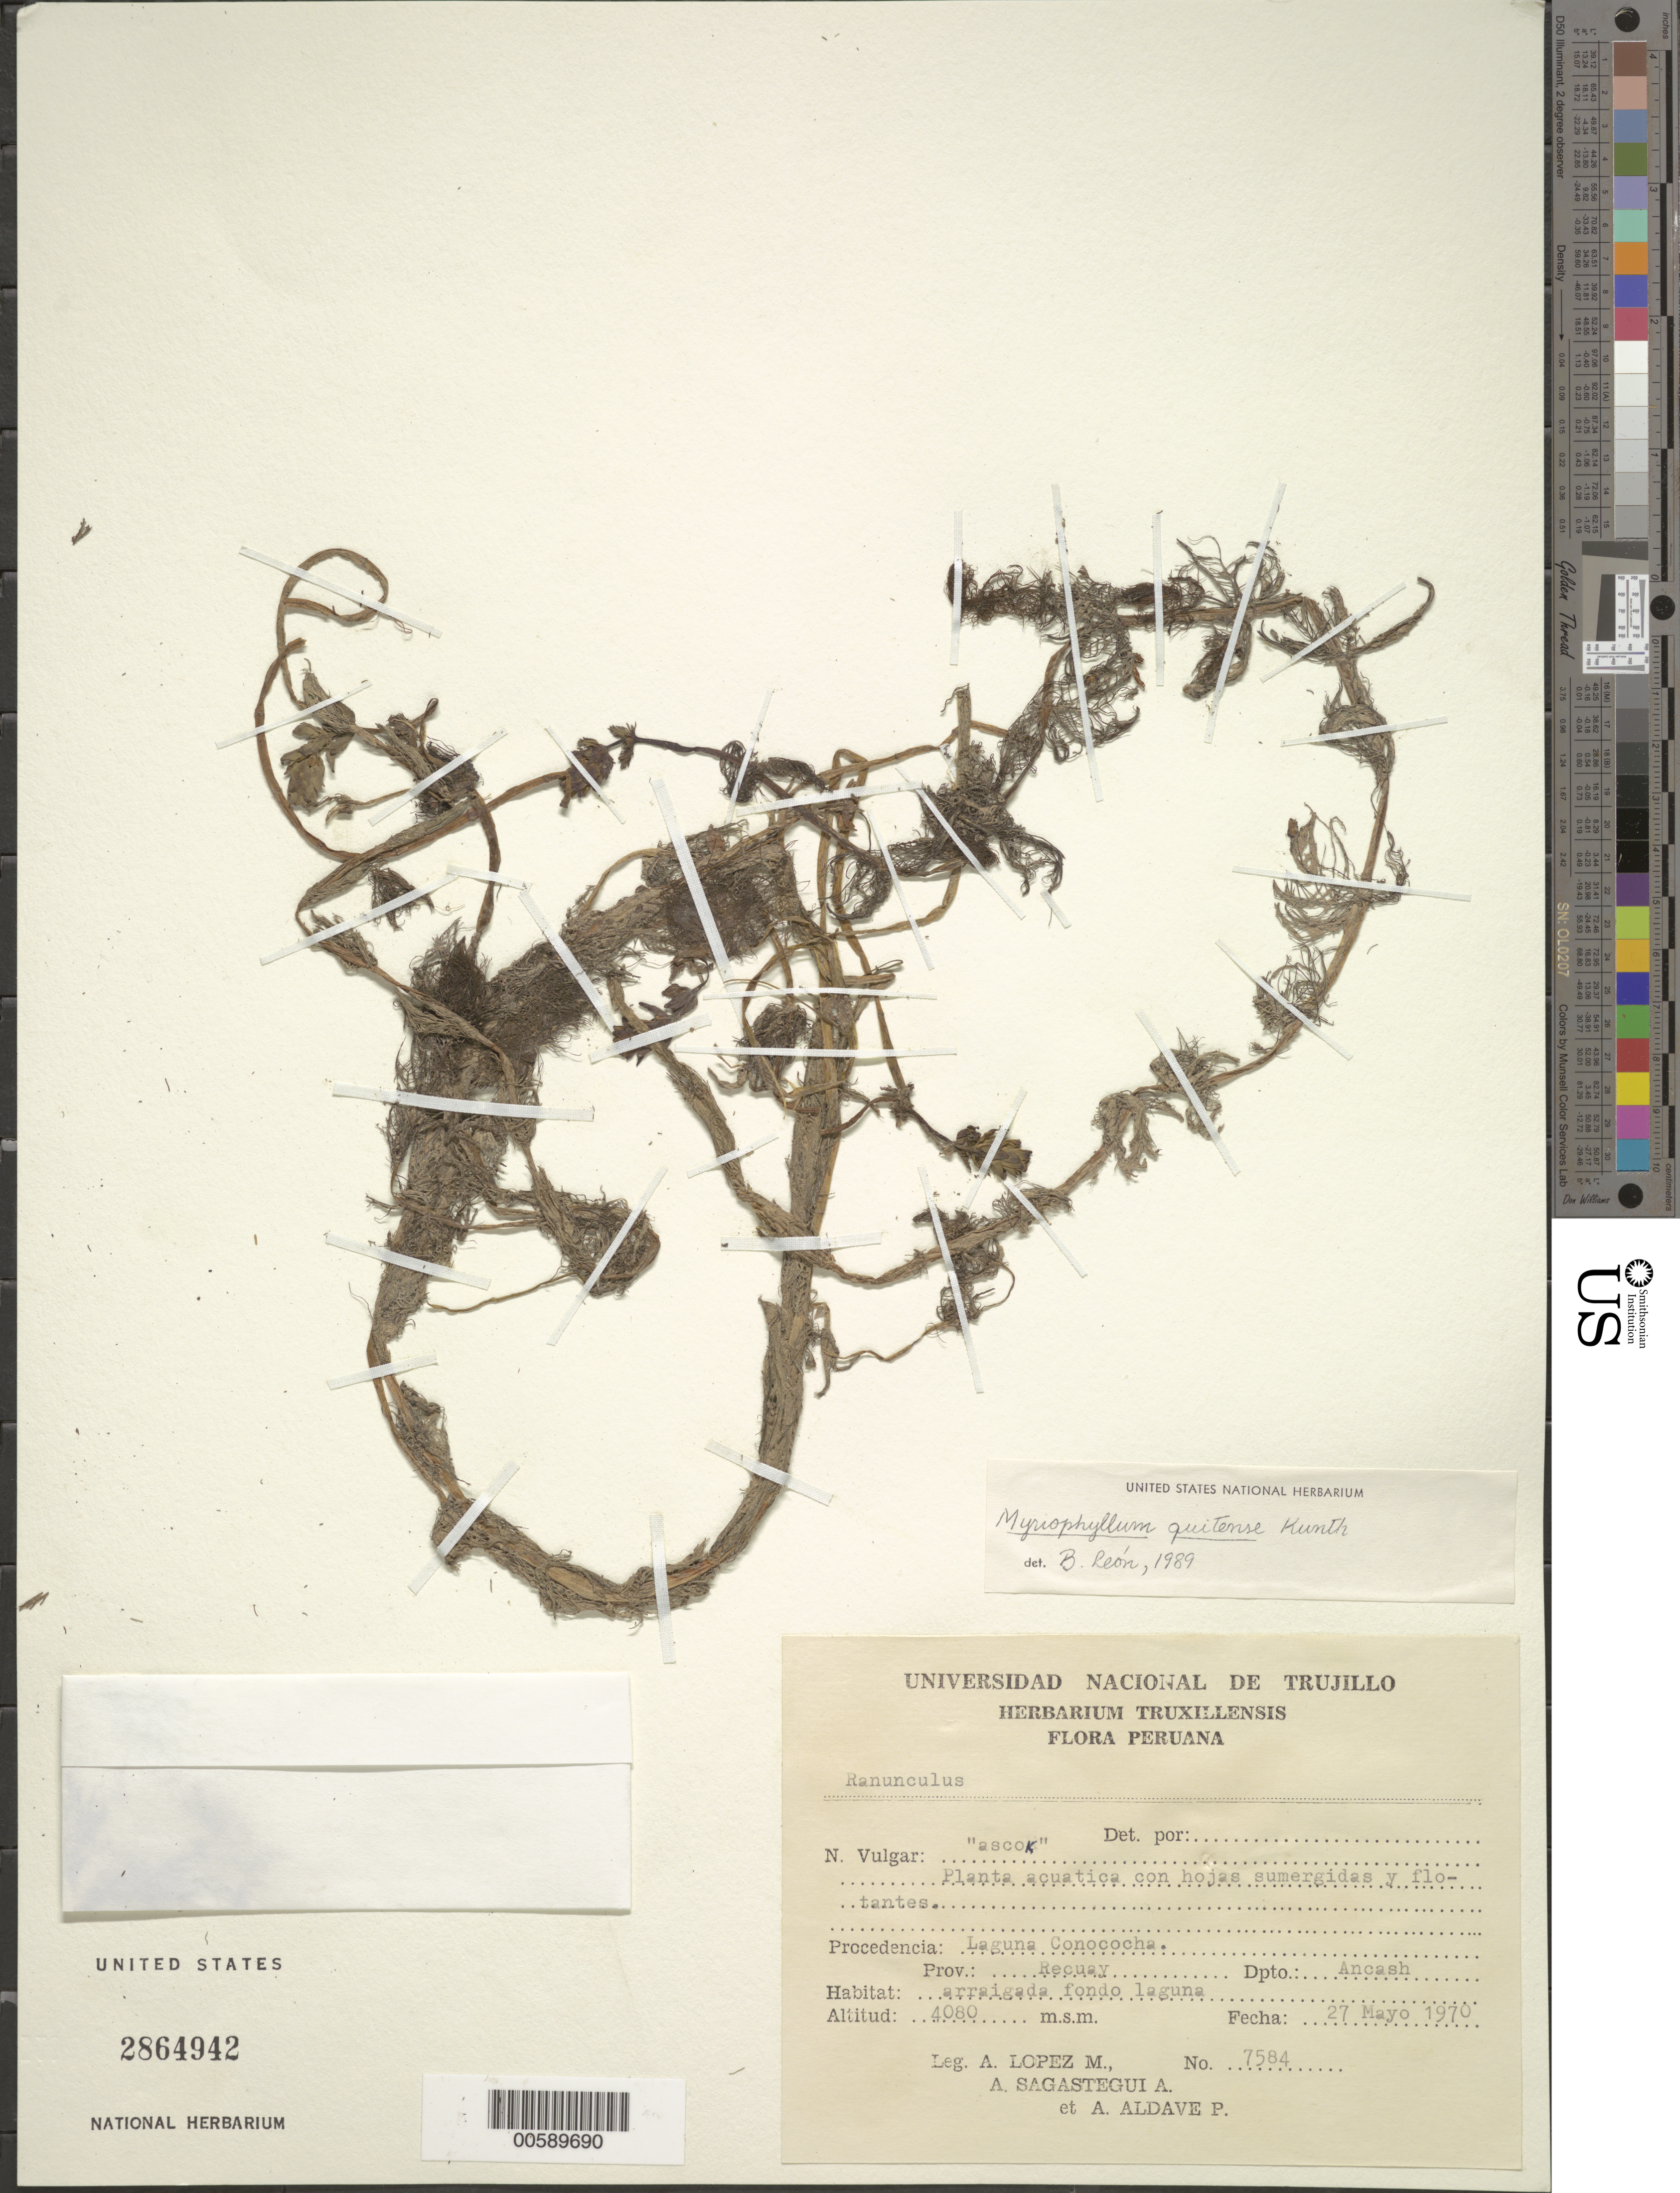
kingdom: Plantae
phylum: Tracheophyta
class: Magnoliopsida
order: Saxifragales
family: Haloragaceae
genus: Myriophyllum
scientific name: Myriophyllum quitense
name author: Kunth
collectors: A. López M., A. Sagástegui A. & A. Aldave Pajares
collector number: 7584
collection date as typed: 27 May 1970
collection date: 1970-05-27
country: Peru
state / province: Ancash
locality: Recuay, Laguna de Querococha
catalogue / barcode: US 2864942